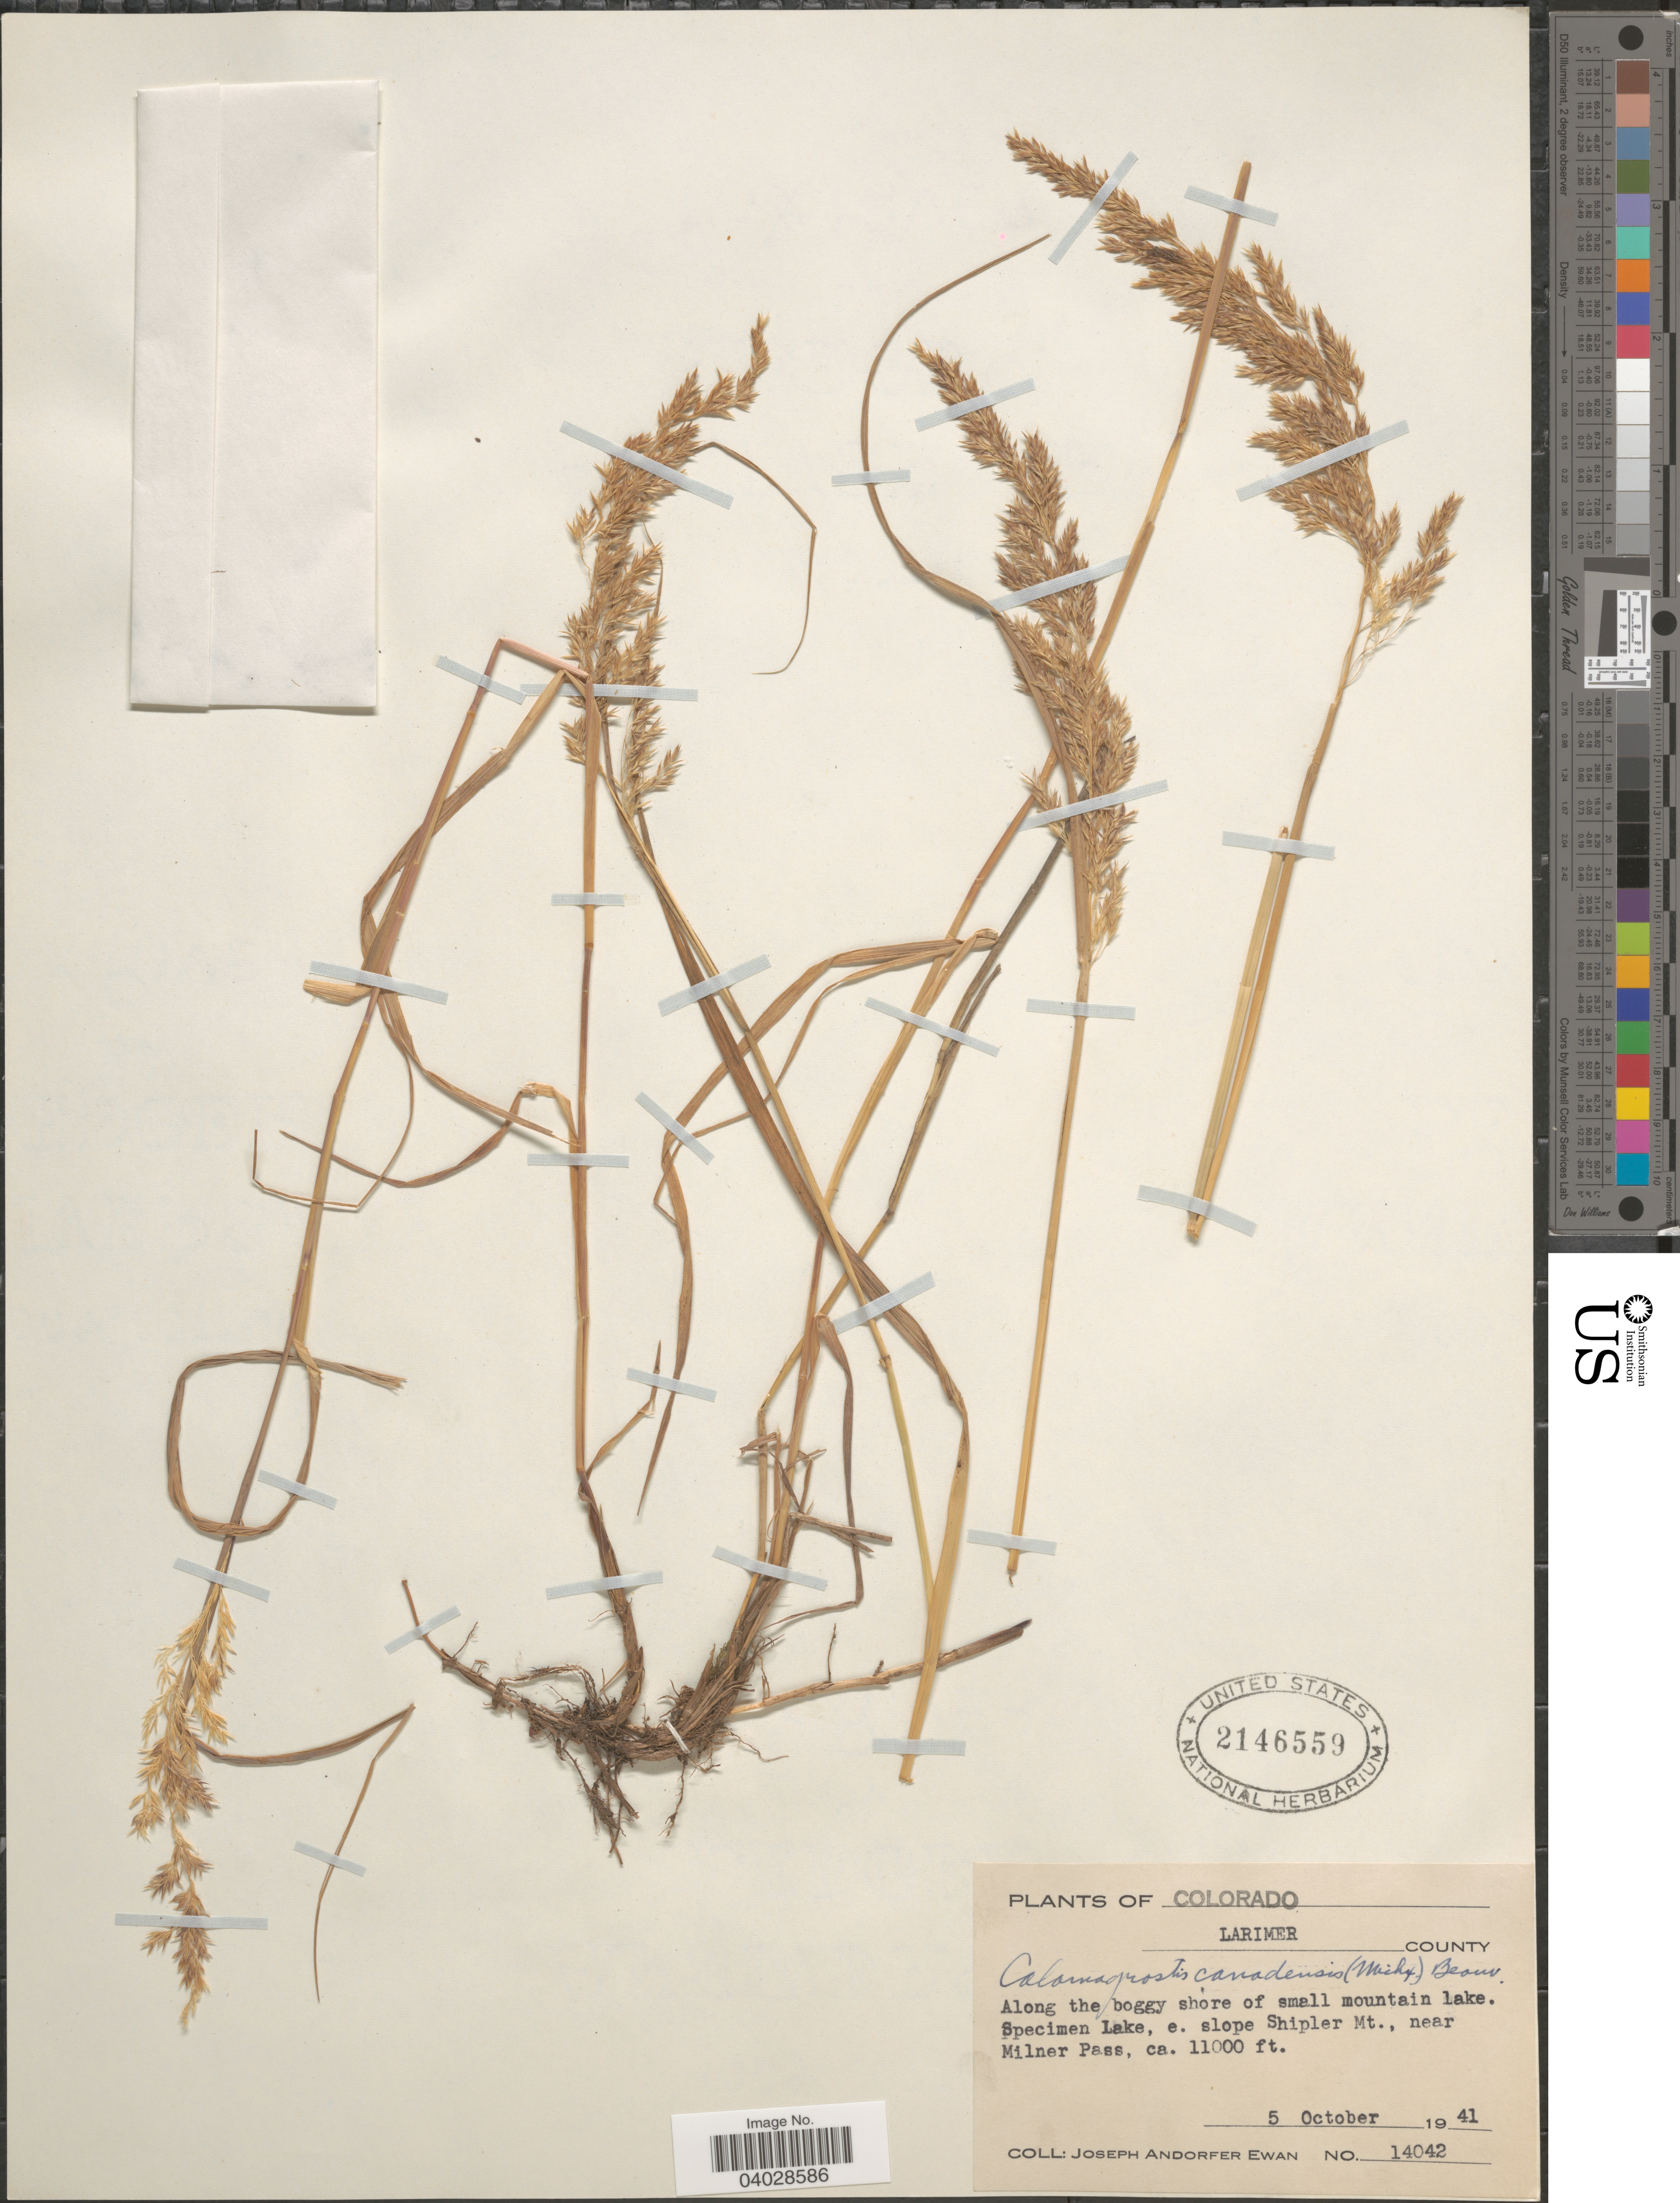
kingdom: Plantae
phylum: Tracheophyta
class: Liliopsida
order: Poales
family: Poaceae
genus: Calamagrostis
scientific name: Calamagrostis canadensis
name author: (Michx.) P. Beauv.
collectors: J. A. Ewan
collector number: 14042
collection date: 1941-10-05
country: United States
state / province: Colorado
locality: Larimer County. Along the boggy shore of small mountain lake. Specimen Lake, e. slope Shipler Mt., near Milner Pass.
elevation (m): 3353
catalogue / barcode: US 2146559